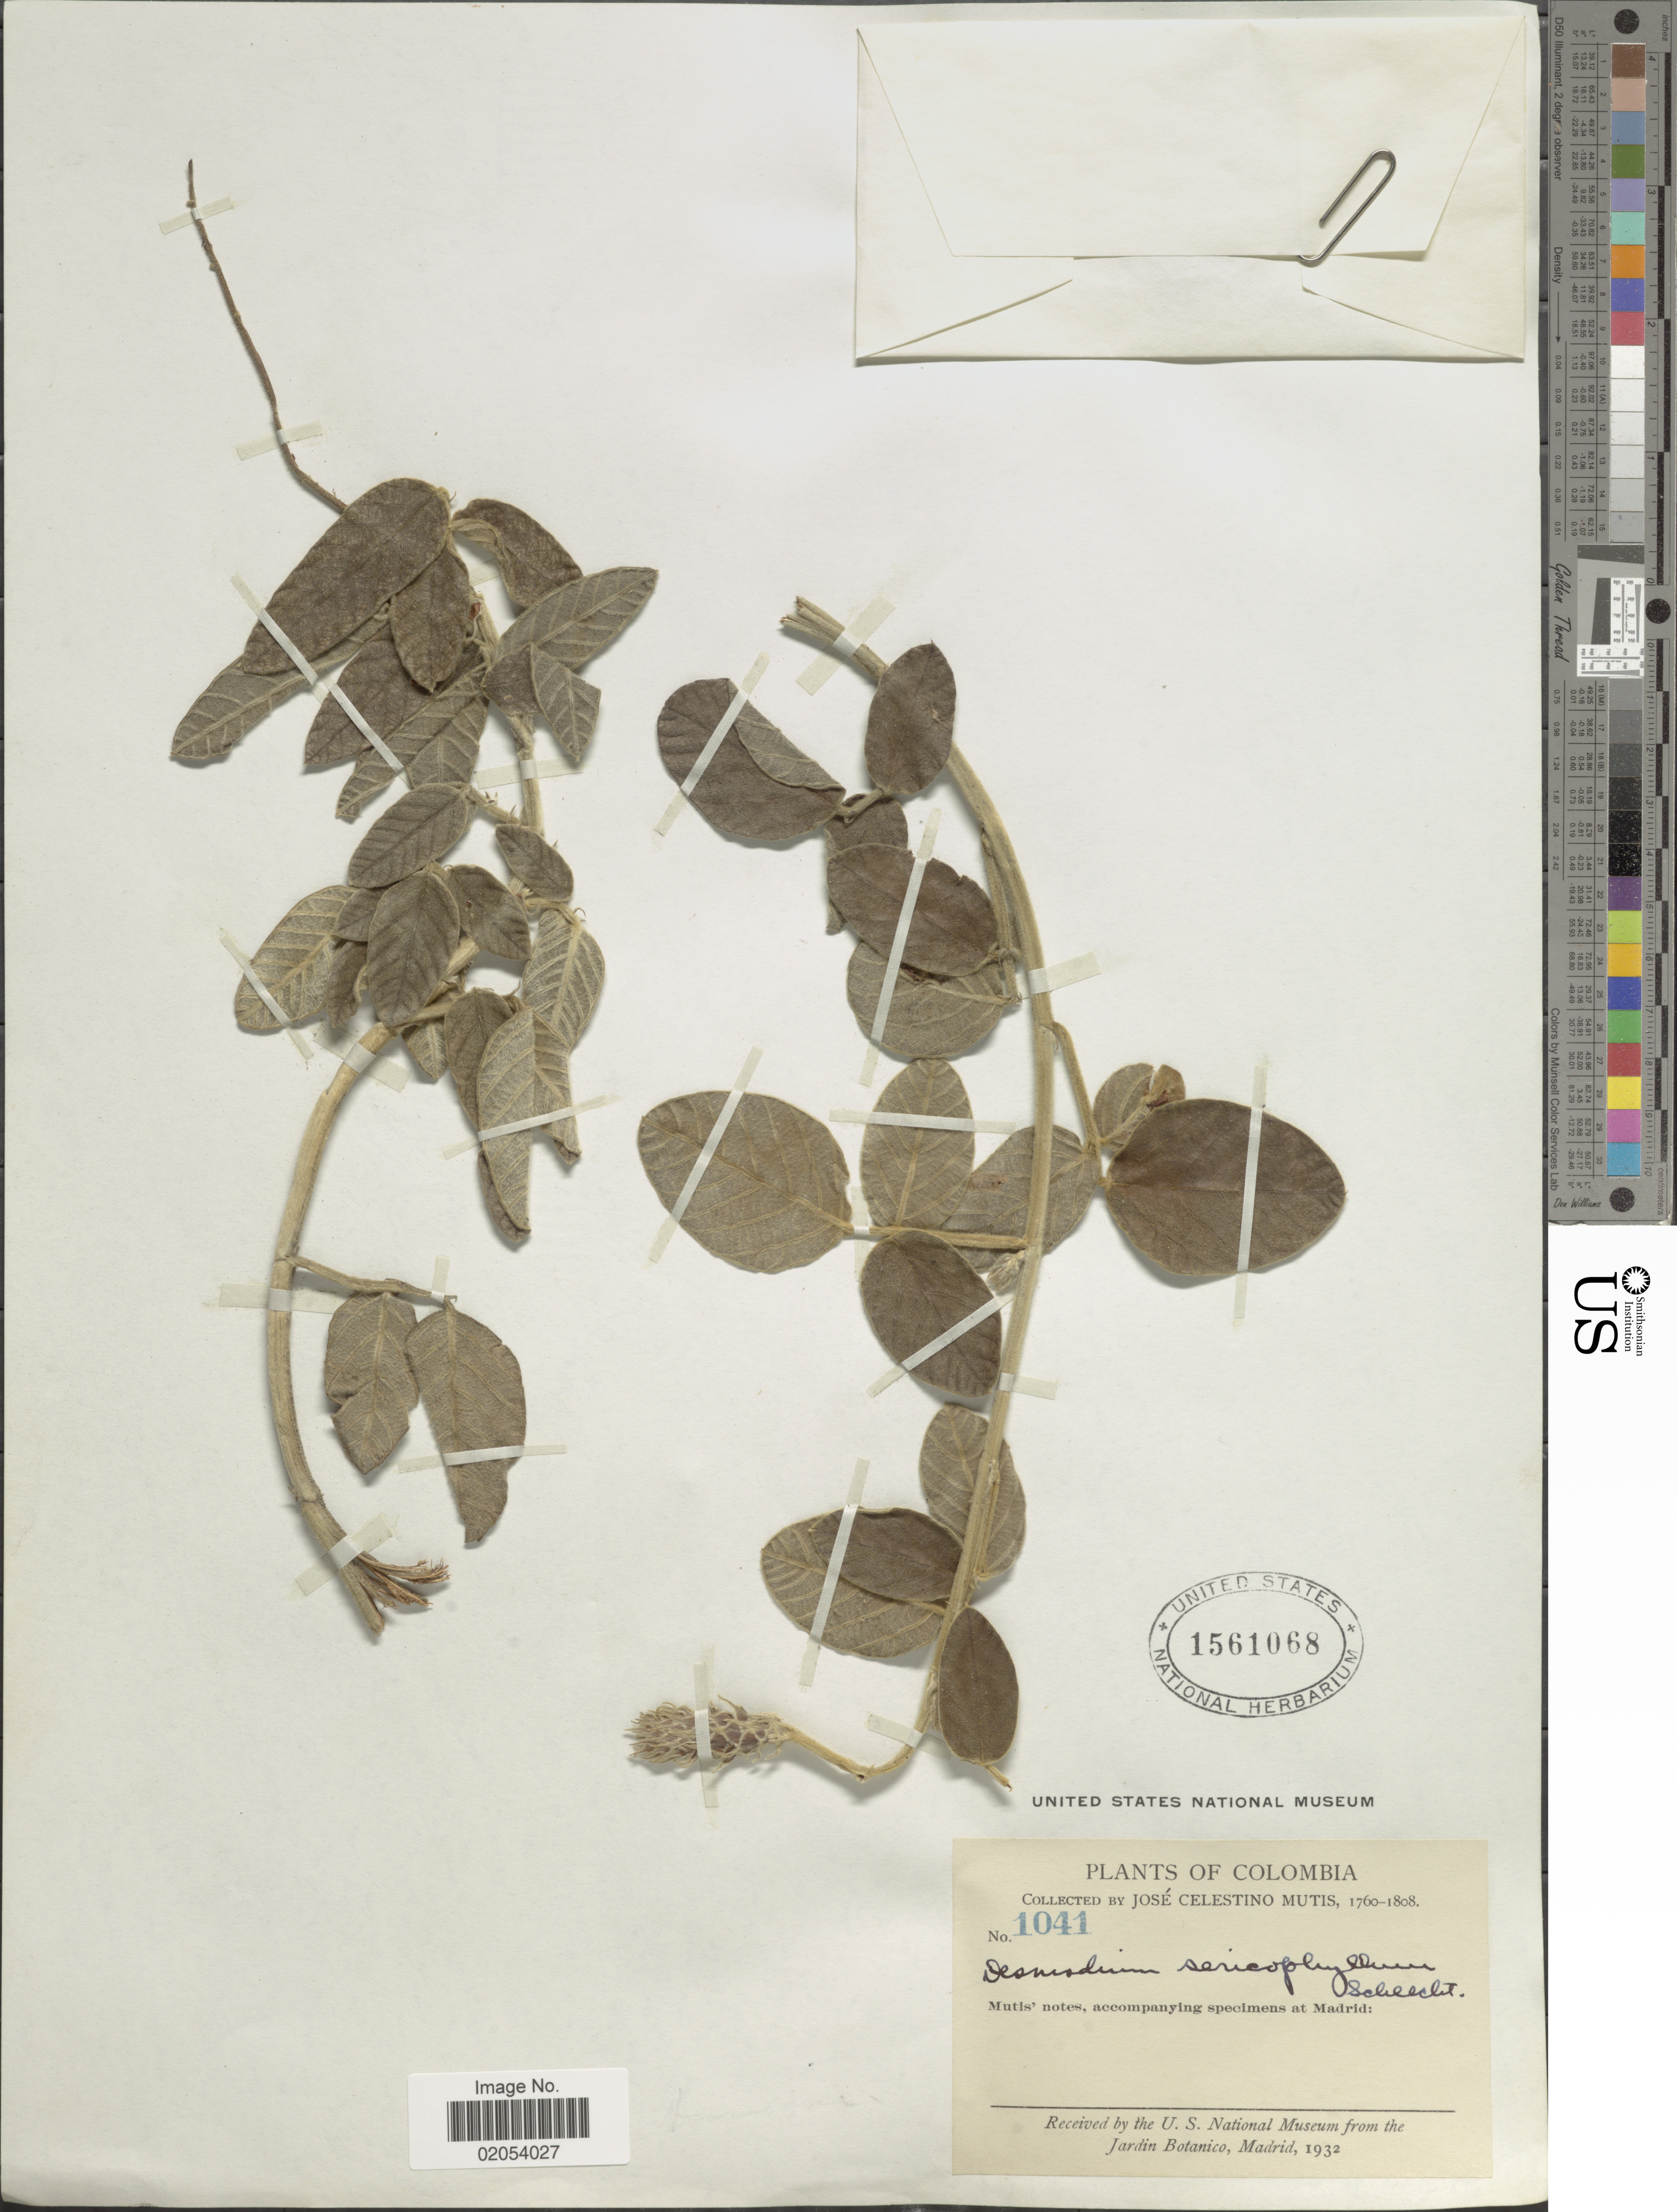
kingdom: Plantae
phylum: Tracheophyta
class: Magnoliopsida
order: Fabales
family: Fabaceae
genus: Desmodium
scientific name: Desmodium sericophyllum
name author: Schltdl.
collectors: J. C. B. Mutis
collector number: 1041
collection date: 1760/1808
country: Colombia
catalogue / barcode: US 1561068